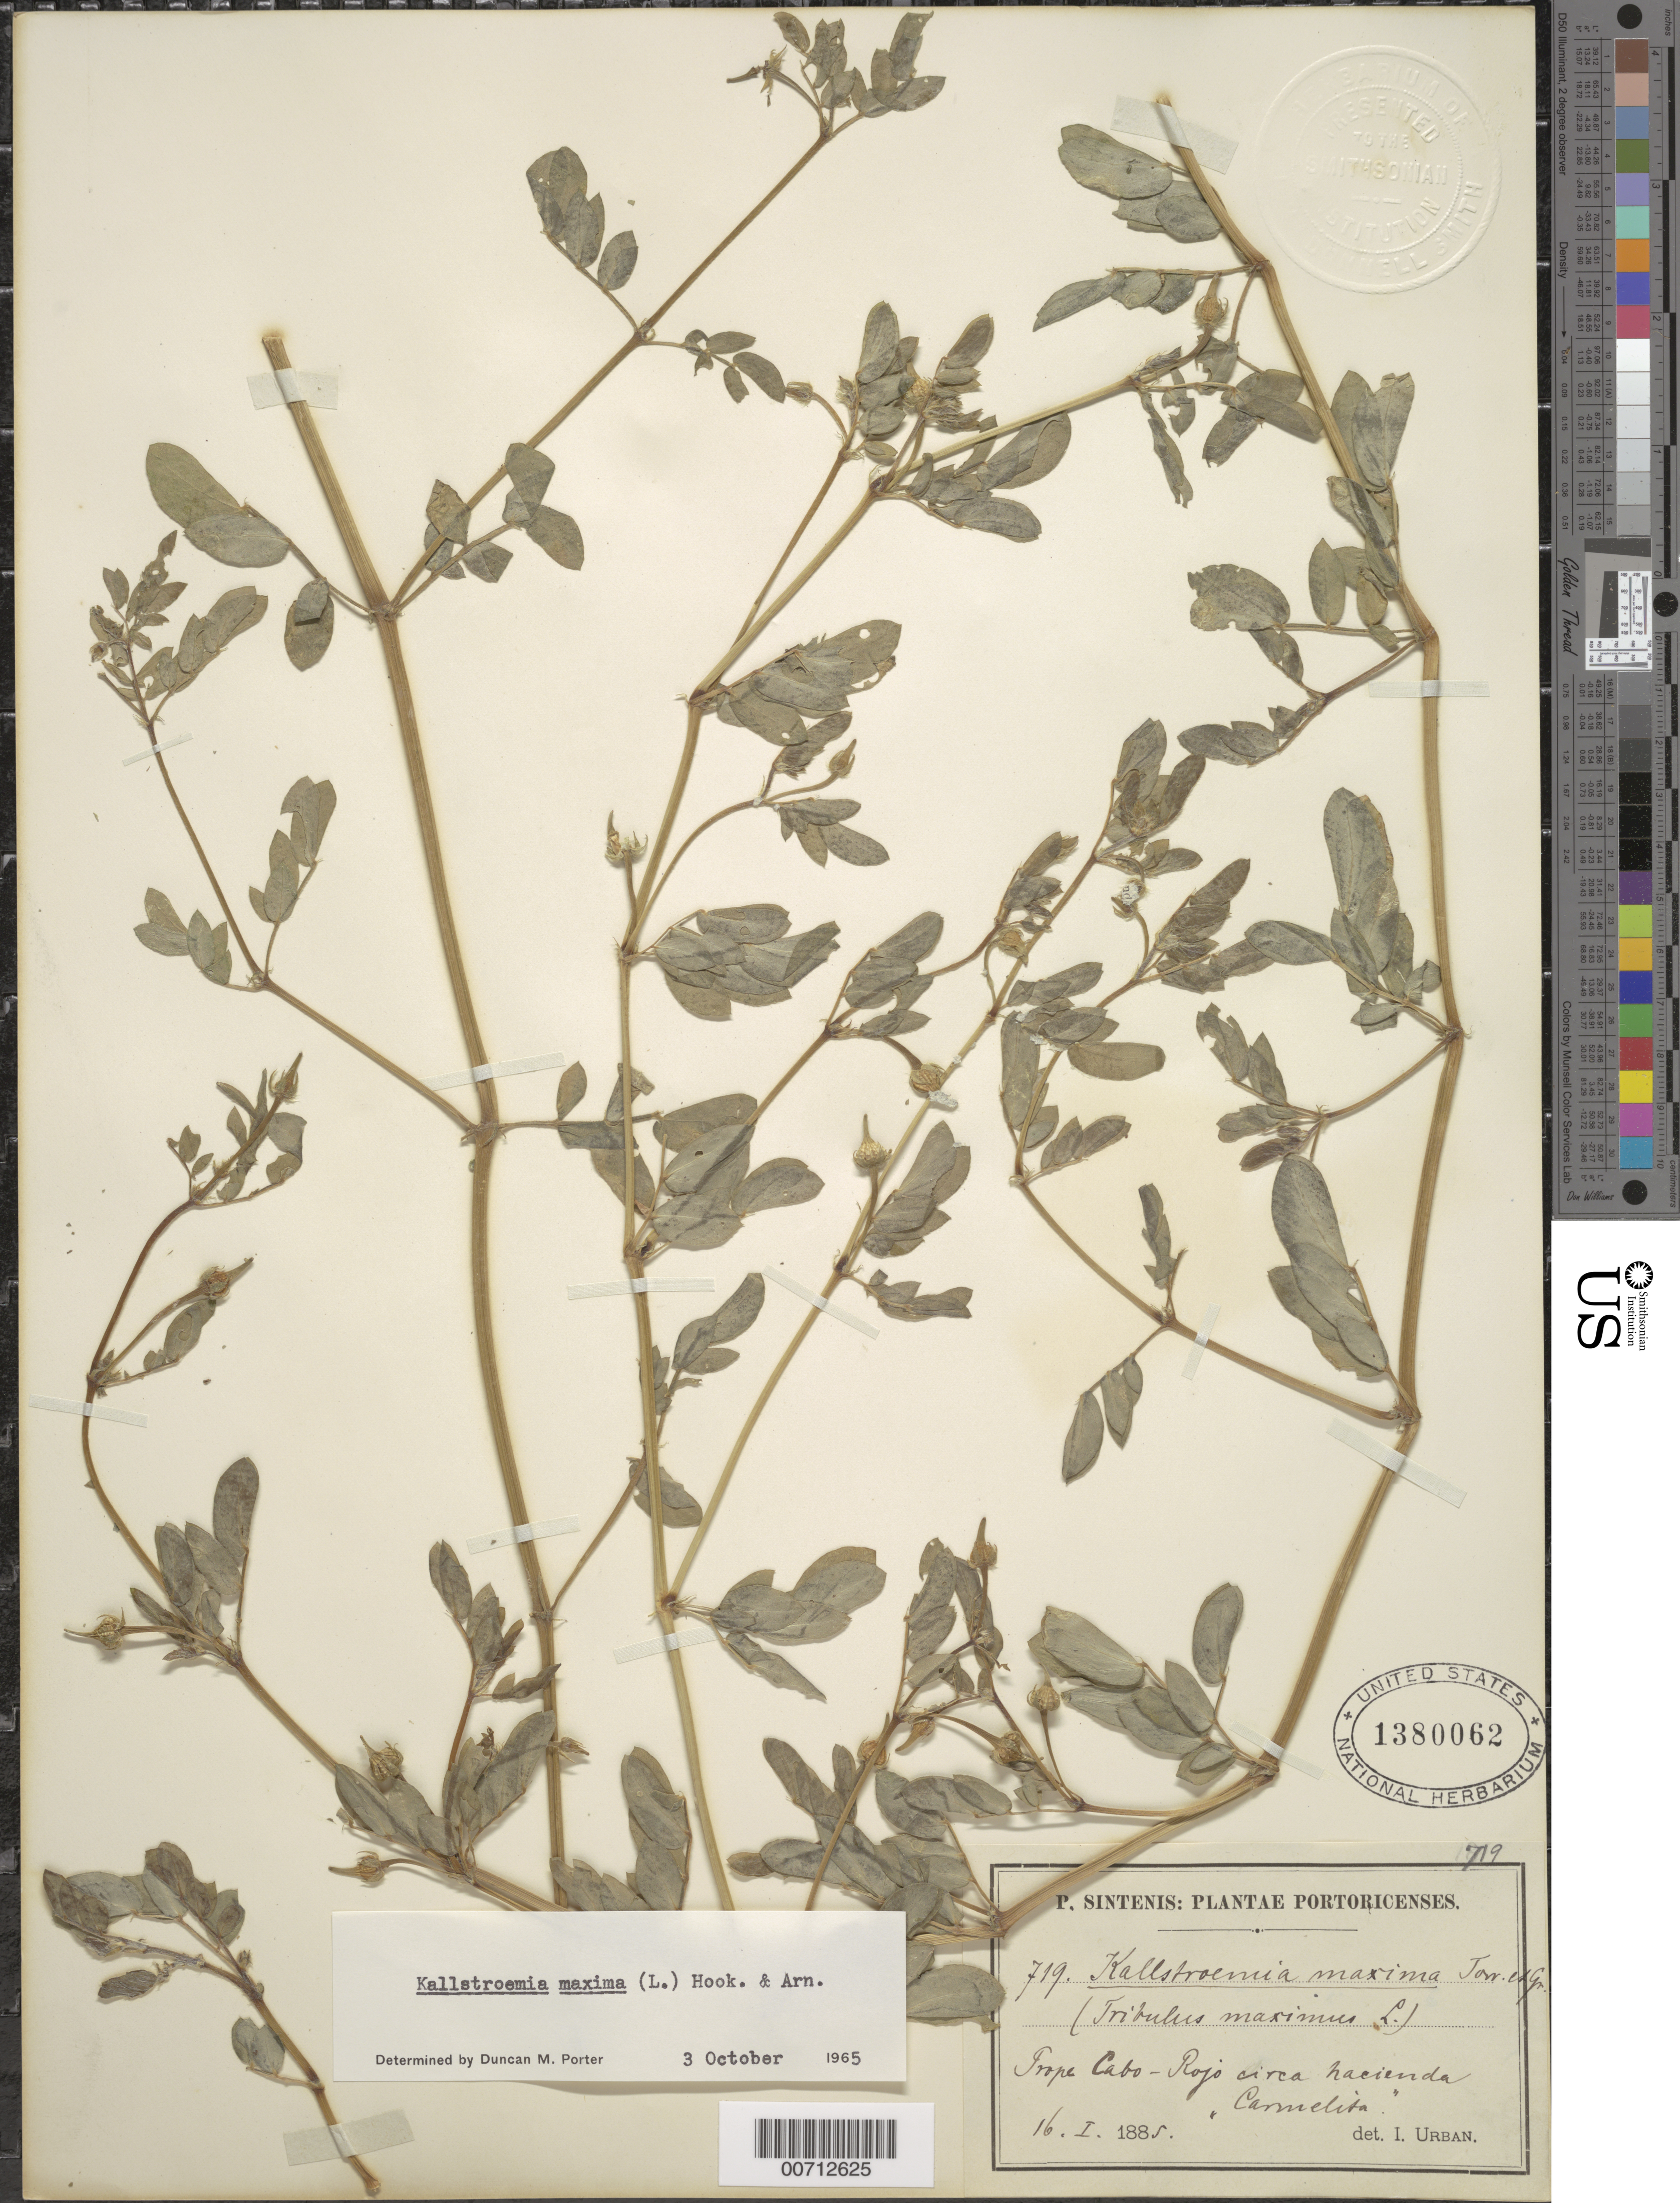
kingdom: Plantae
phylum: Tracheophyta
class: Magnoliopsida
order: Zygophyllales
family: Zygophyllaceae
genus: Kallstroemia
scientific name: Kallstroemia maxima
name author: (L.) Hook. & Arn.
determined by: Porter, D. M.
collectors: P. Sintenis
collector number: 719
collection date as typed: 16 Jan 1885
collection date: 1885-01-16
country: Puerto Rico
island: Greater Antilles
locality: Cabo-Rojo circa hacienda Carmelita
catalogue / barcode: US 1380062